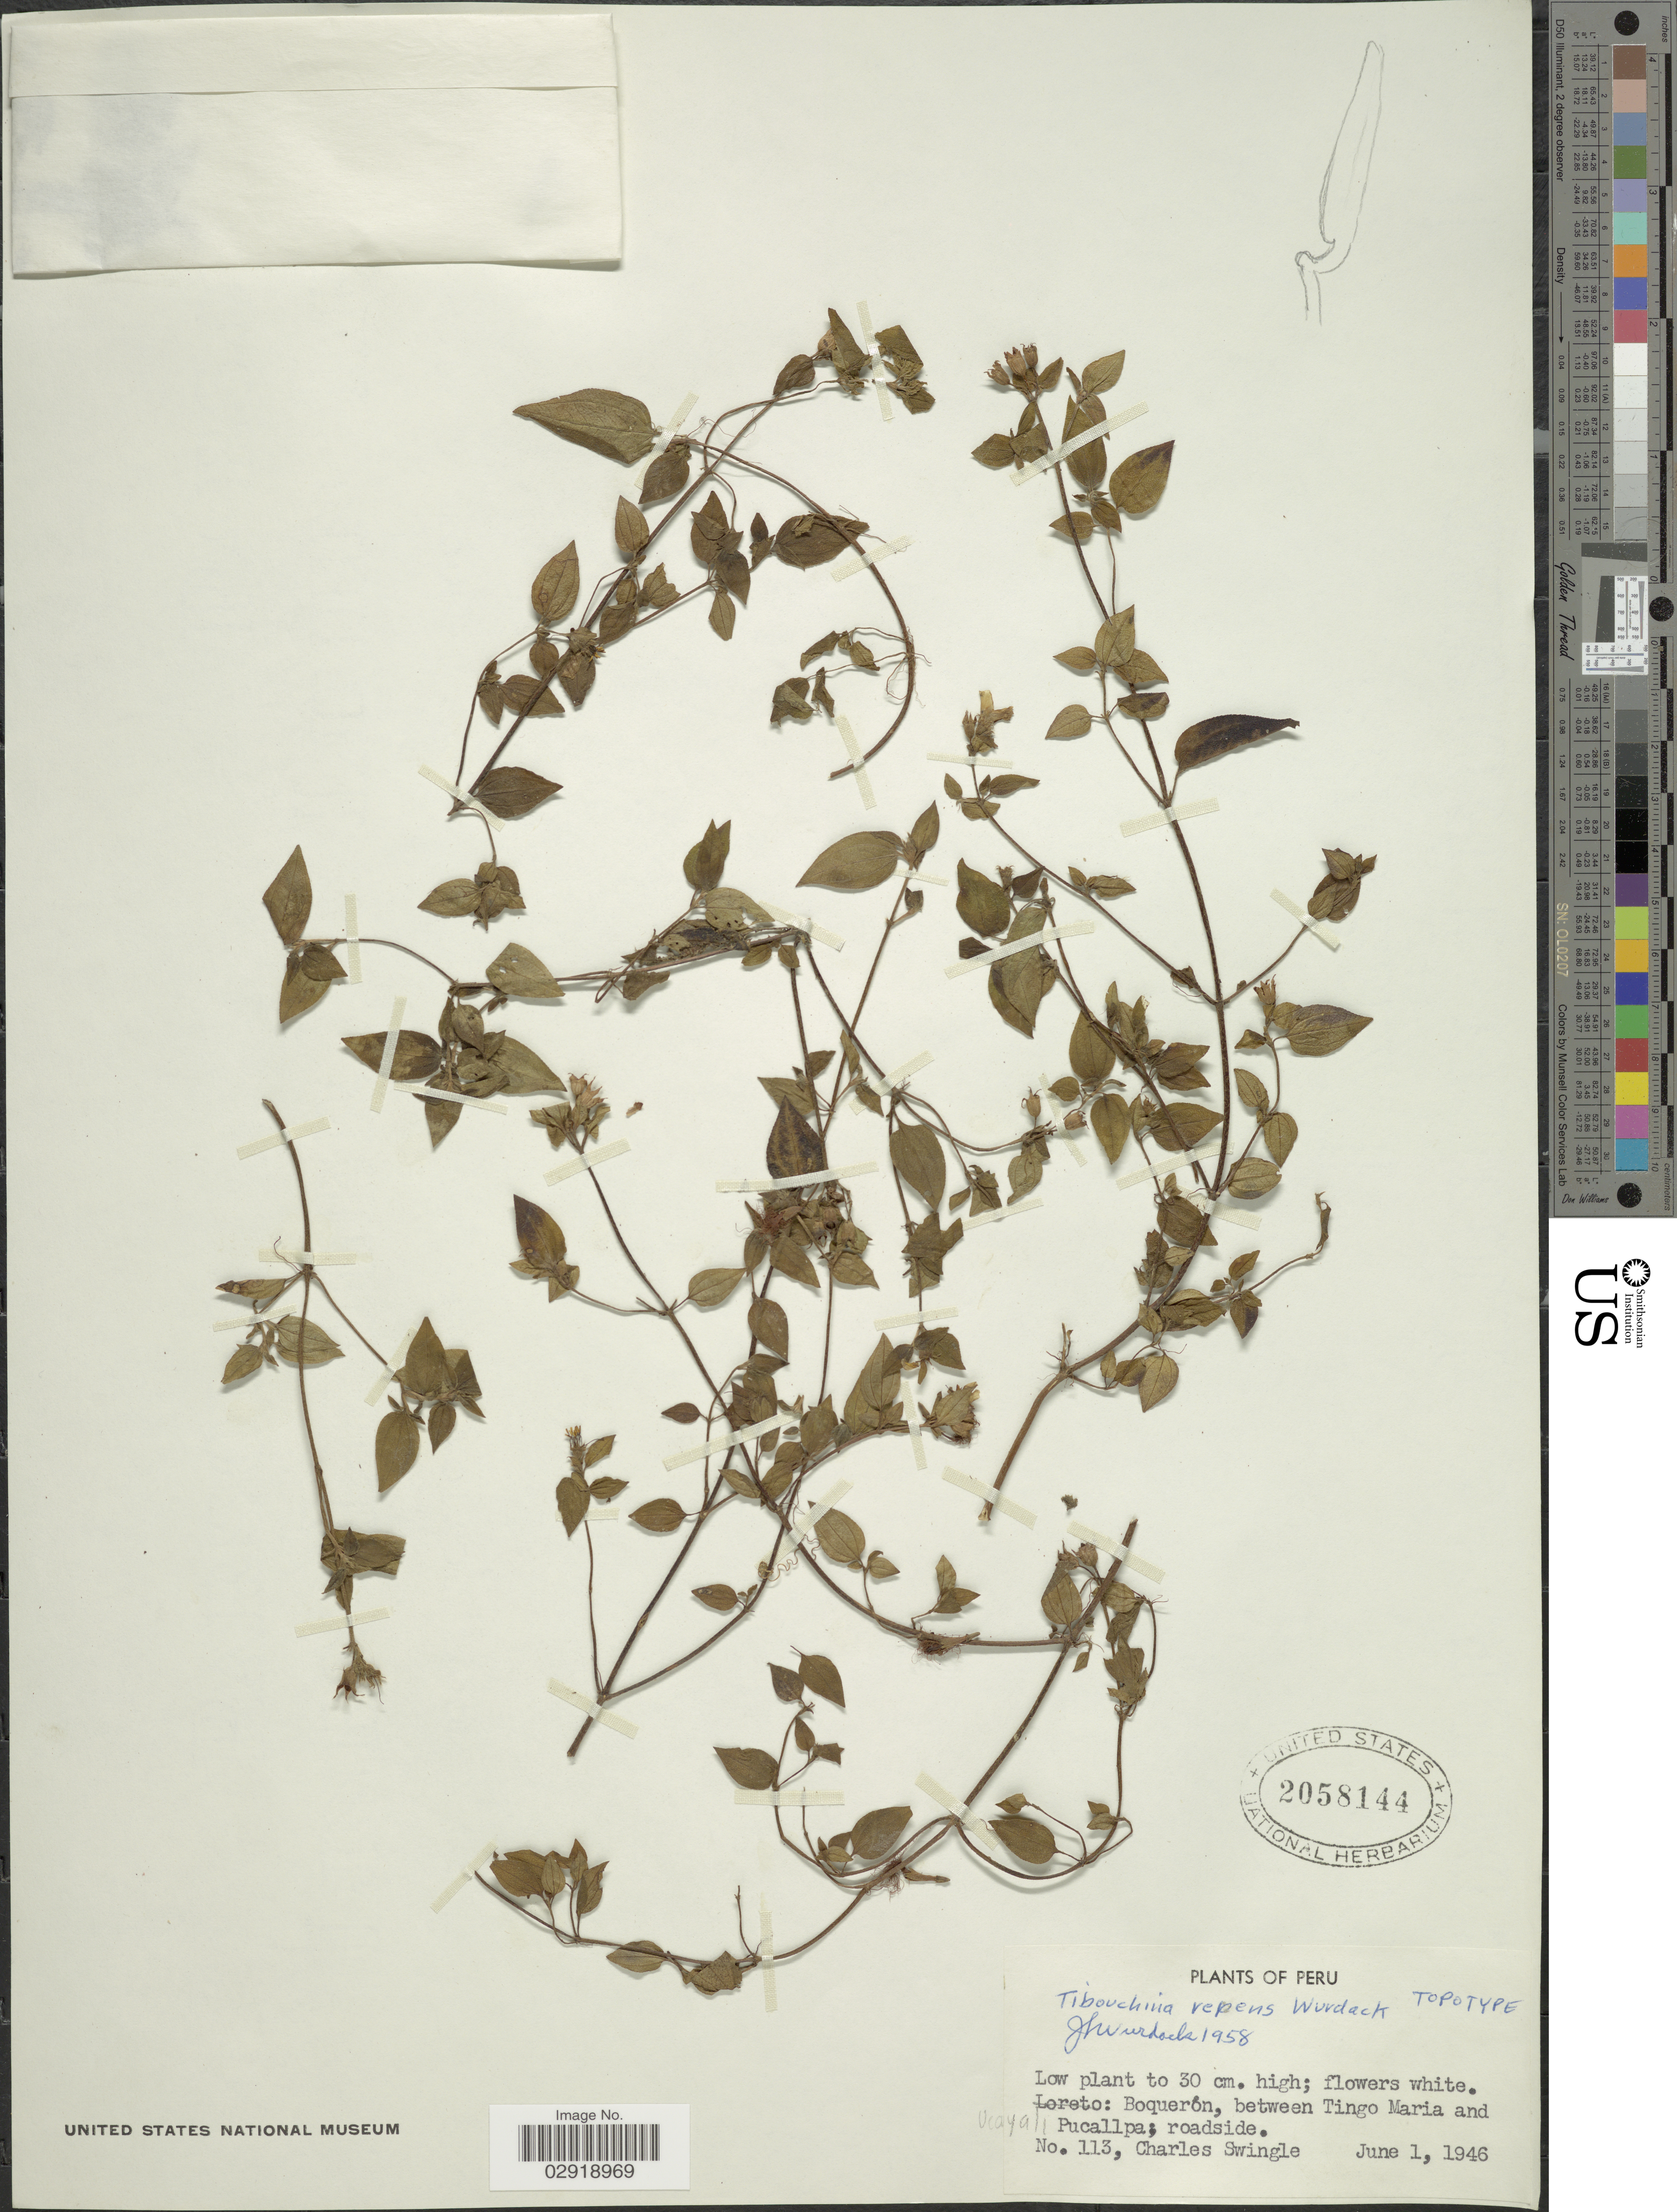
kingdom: Plantae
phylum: Tracheophyta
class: Magnoliopsida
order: Myrtales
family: Melastomataceae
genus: Chaetogastra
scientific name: Chaetogastra repens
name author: (Wurdack) P.J.F. Guim. & Michelang.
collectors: C. Swingle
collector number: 113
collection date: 1946-06-01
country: Peru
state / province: Ucayali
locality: Ucayali: Boquerón, between Tingo Maria and Pucallpa; roadside.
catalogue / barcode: US 2058144